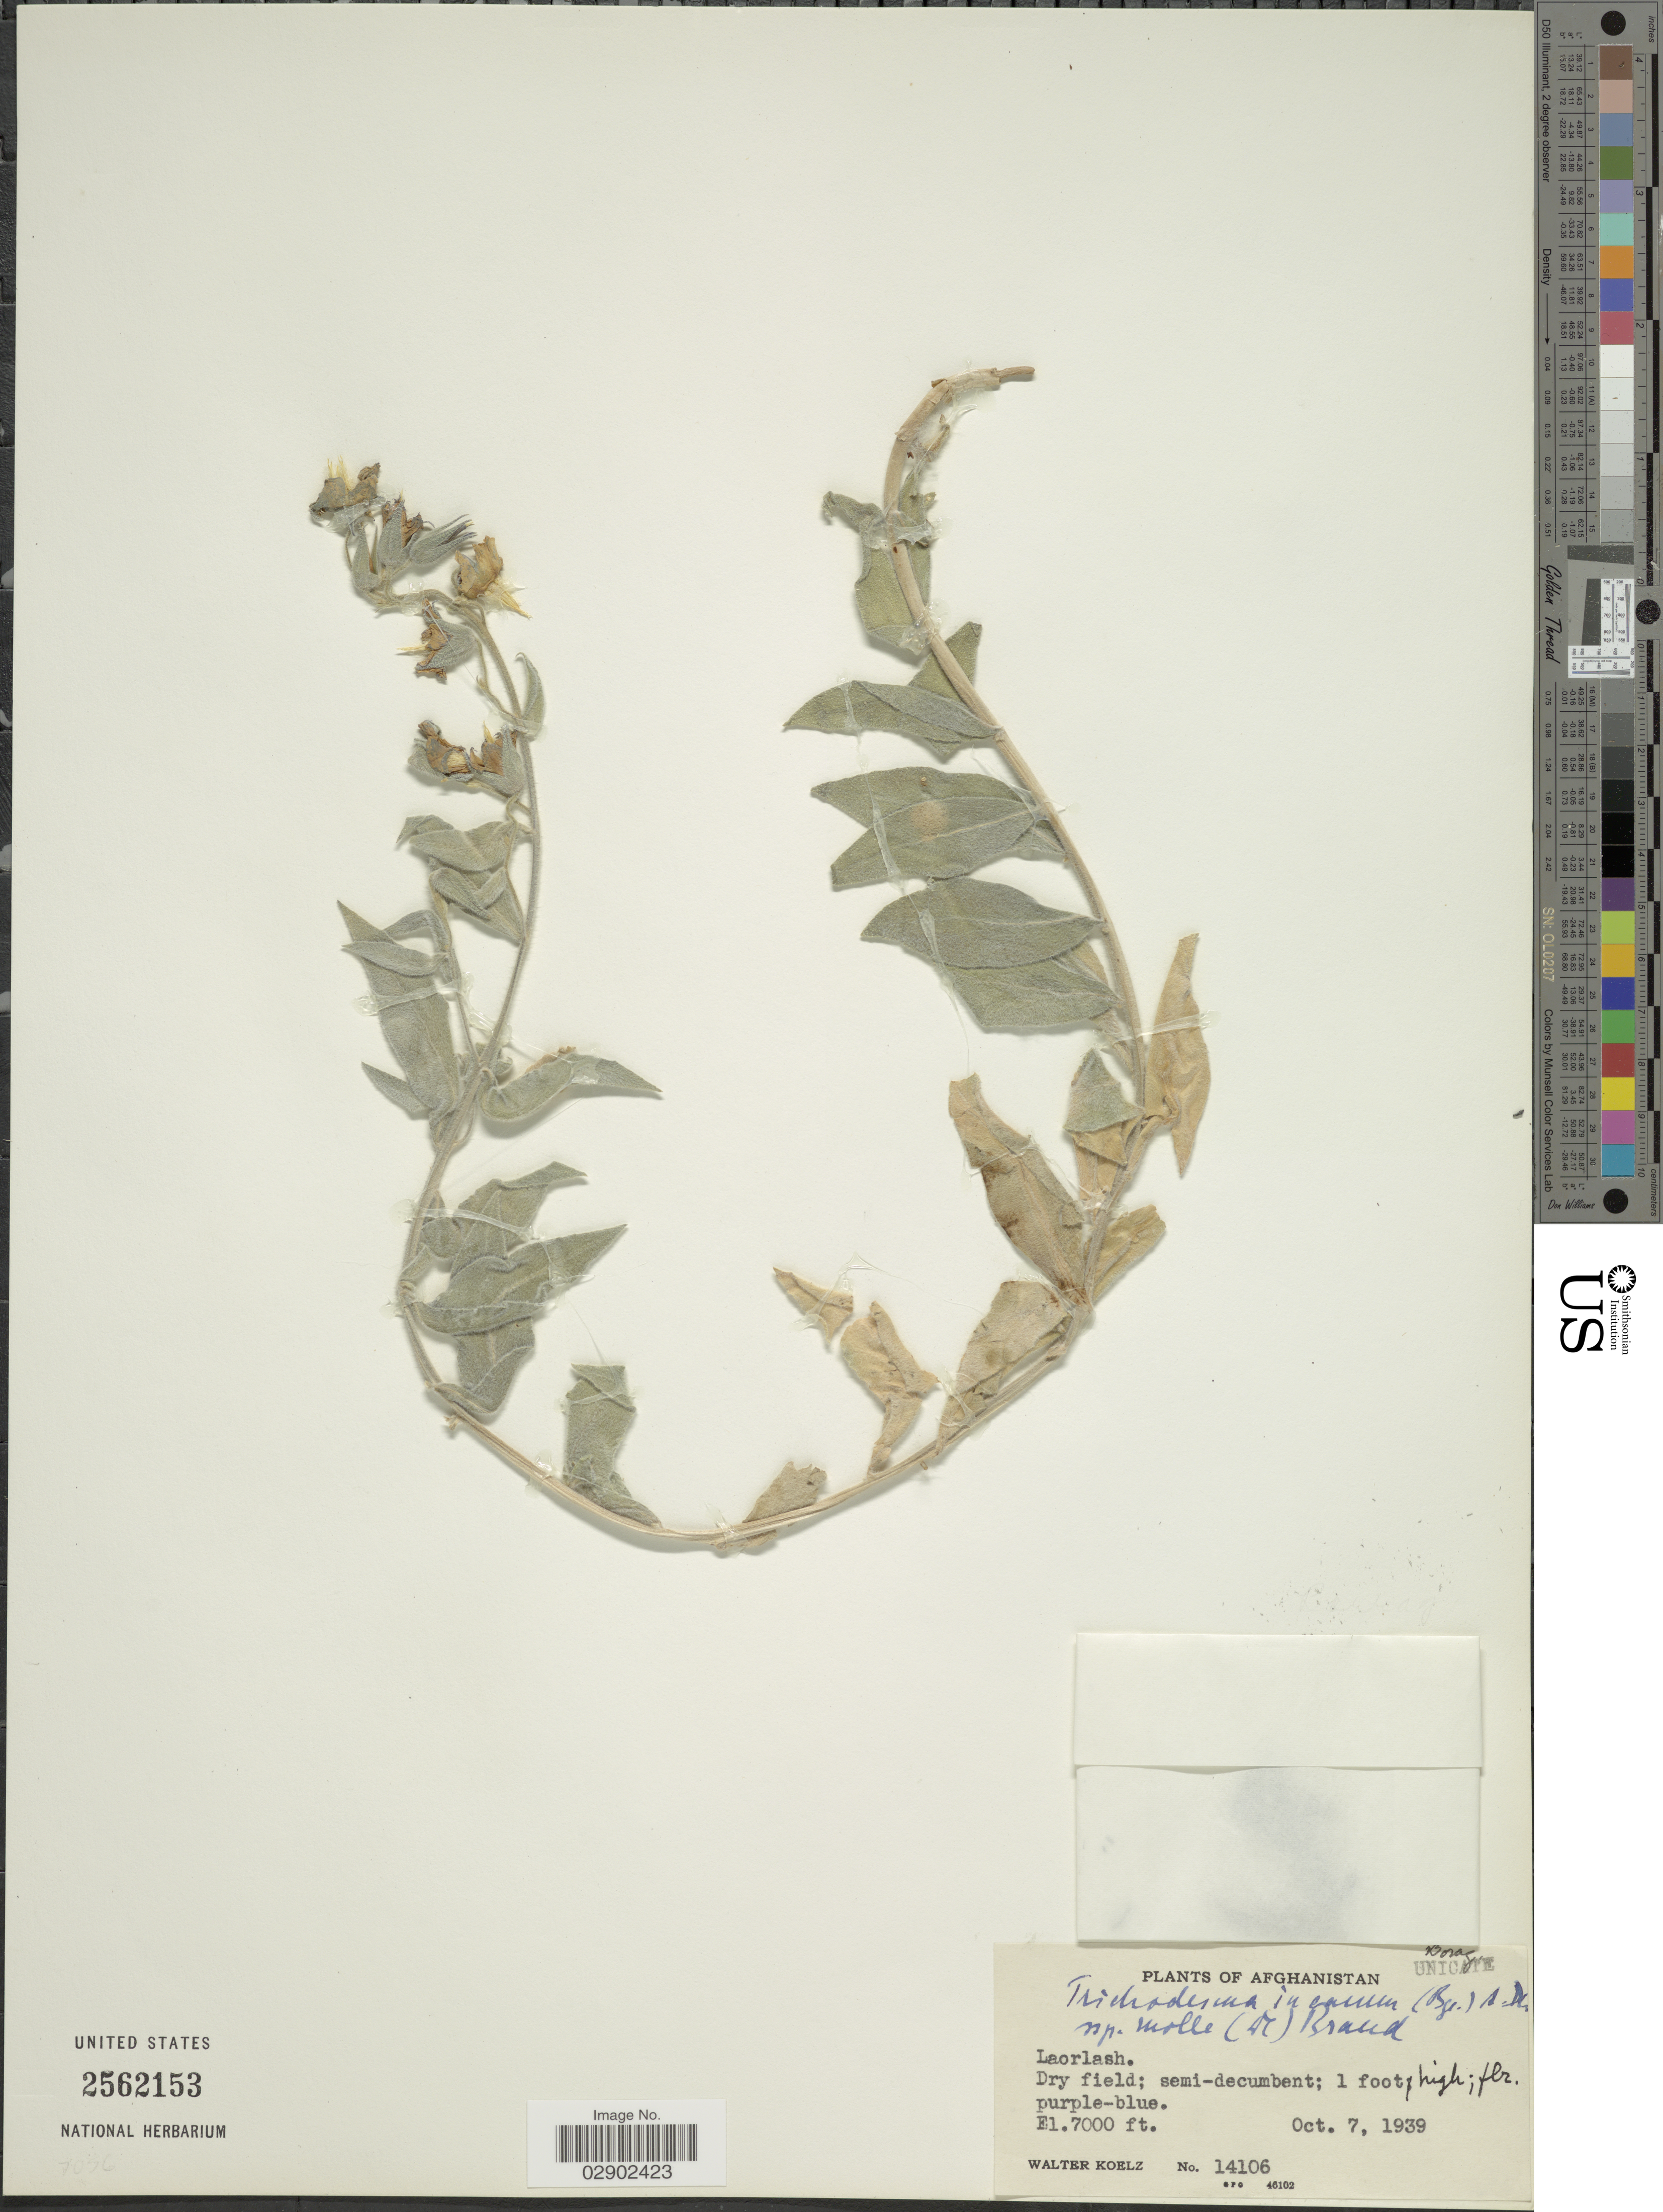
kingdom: Plantae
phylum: Tracheophyta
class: Magnoliopsida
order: Boraginales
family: Boraginaceae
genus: Trichodesma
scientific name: Trichodesma incanum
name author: (Bunge) A. DC.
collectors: W. N. Koelz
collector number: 14106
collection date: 1939-10-07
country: Afghanistan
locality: Laorlash.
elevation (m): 2134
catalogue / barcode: US 2562153